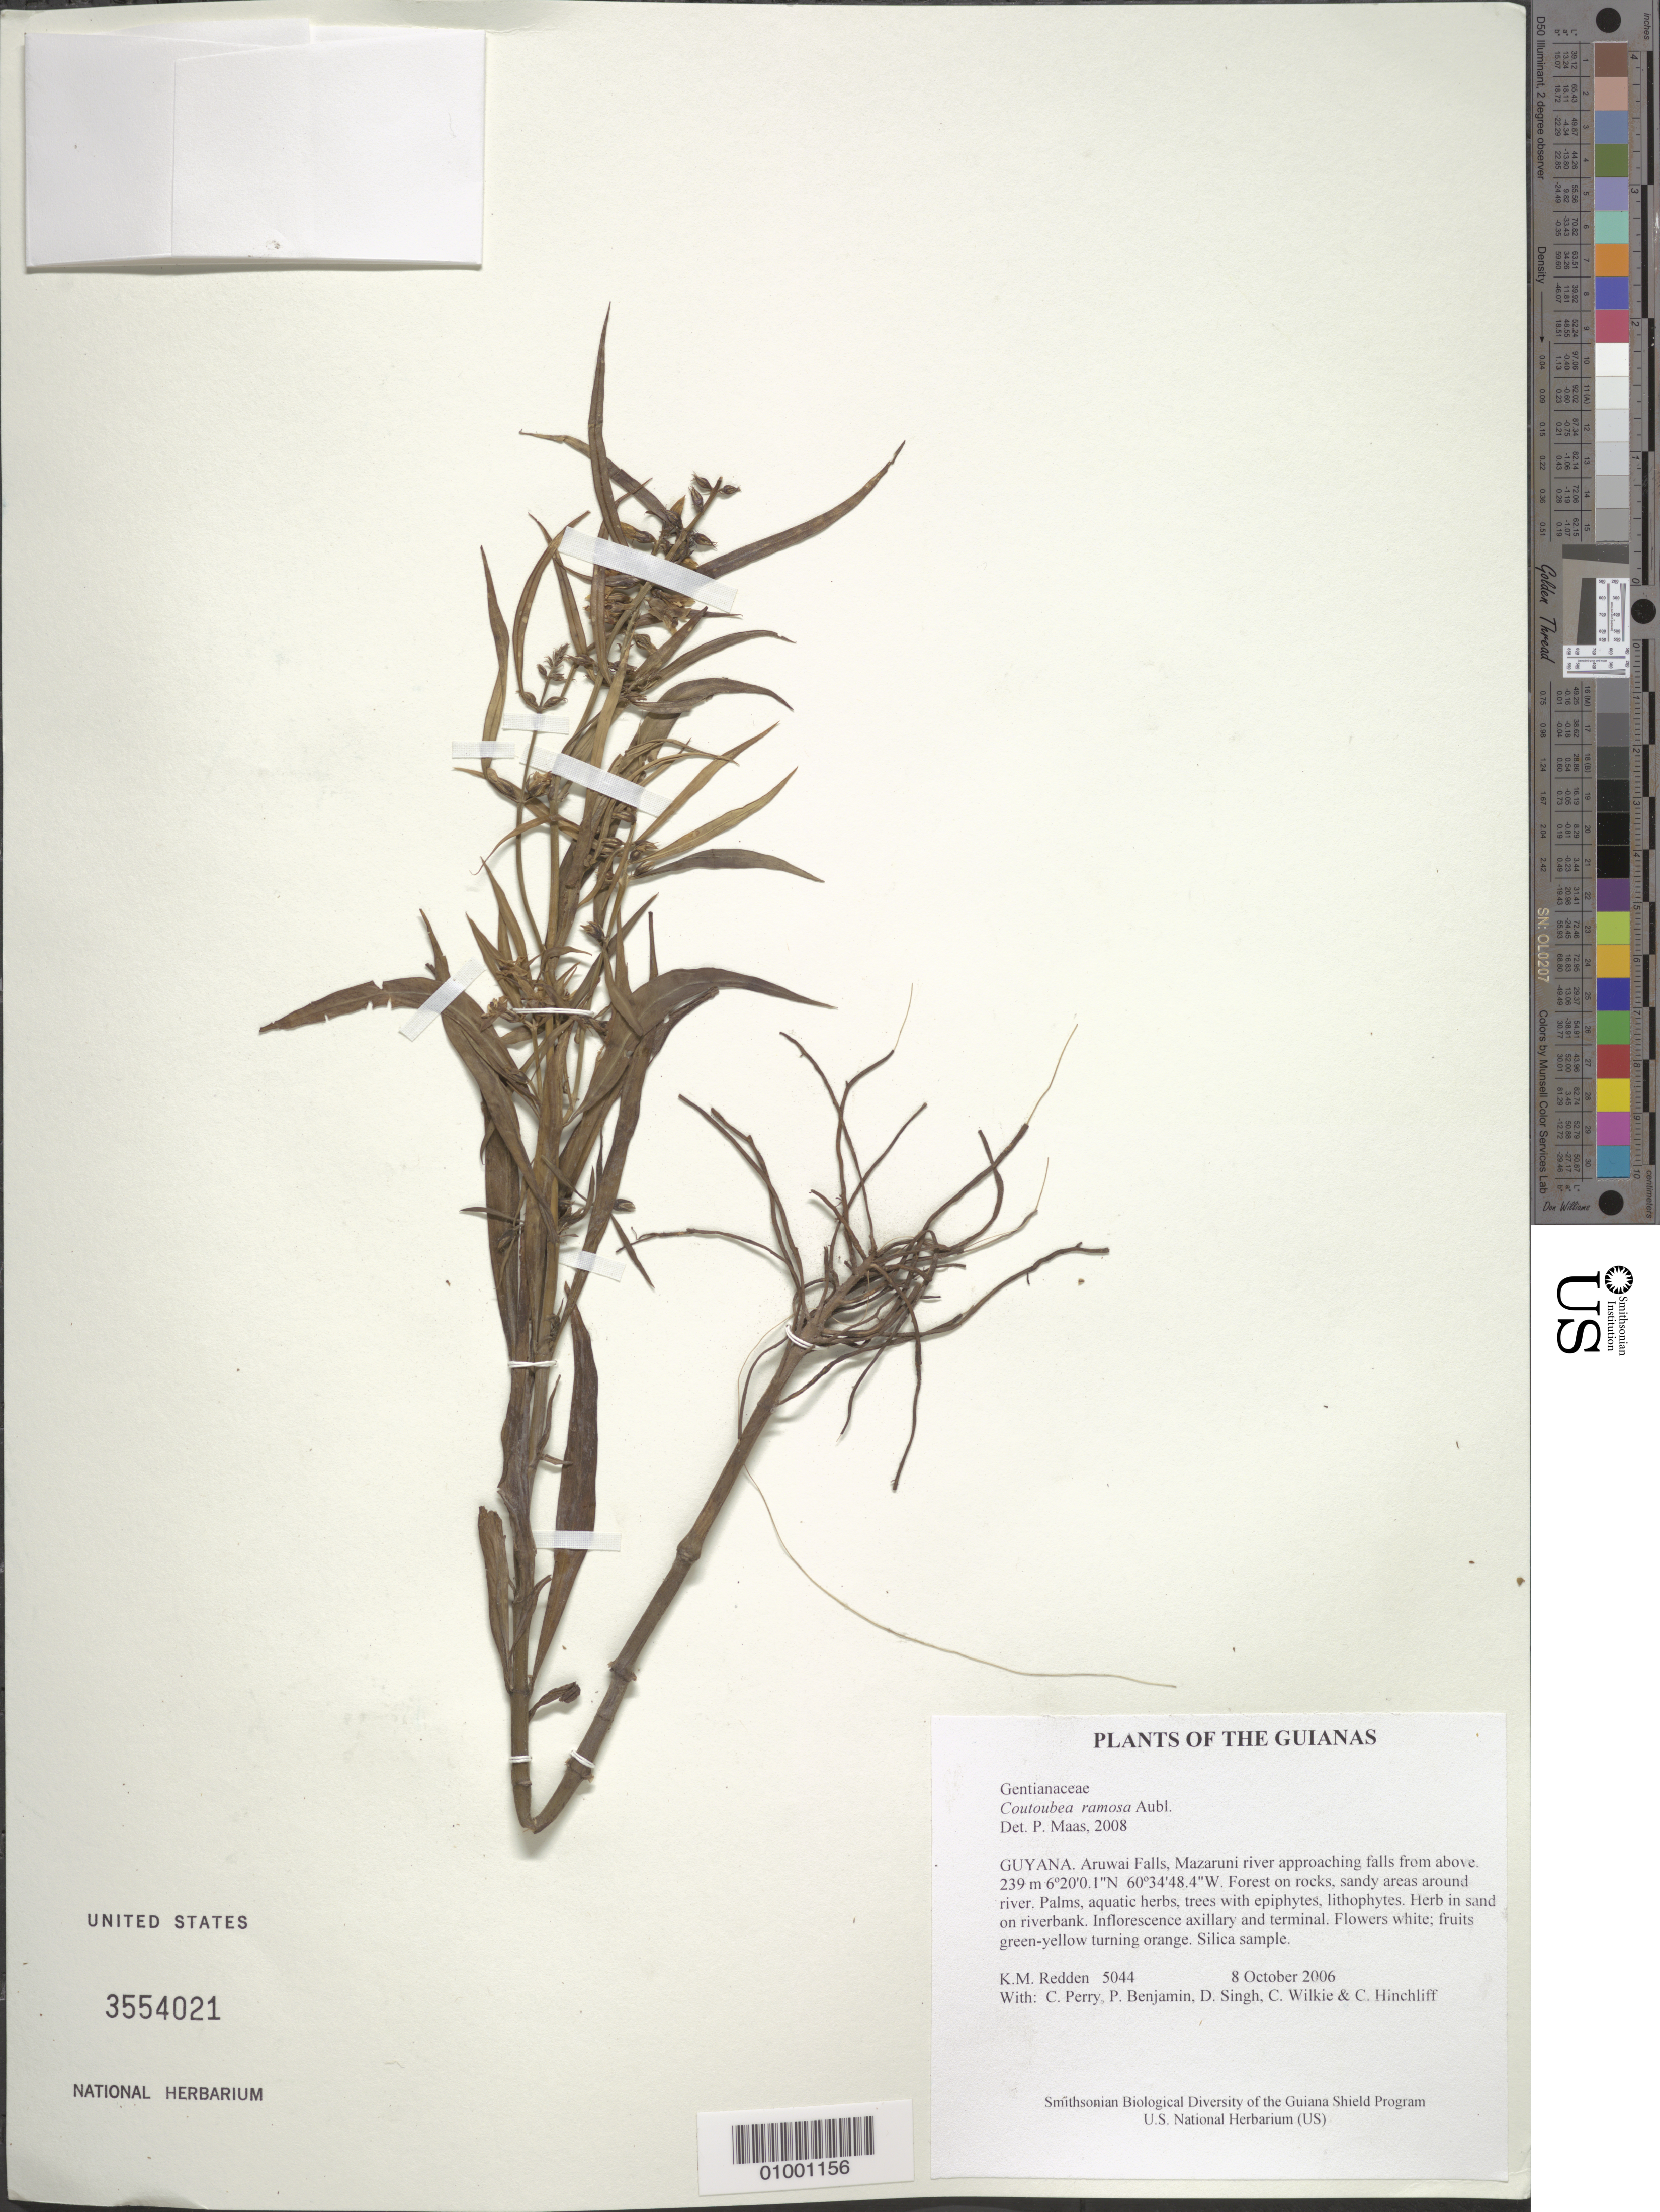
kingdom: Plantae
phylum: Tracheophyta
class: Magnoliopsida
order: Gentianales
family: Gentianaceae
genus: Coutoubea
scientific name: Coutoubea ramosa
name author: Aubl.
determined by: Maas, Paul J. M.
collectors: K. M. Redden, C. Perry, P. Benjamin, D. Singh, C. Wilkie & C. E. Hinchliff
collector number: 5044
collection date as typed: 8 October 2006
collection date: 2006-10-08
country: Guyana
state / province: Cuyuni-Mazaruni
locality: Arawai Falls, Mazaruni river approaching falls from above.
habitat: Forest on rocks, sandy areas around river. Palms, aquatic herbs, trees with epiphytes, lithophytes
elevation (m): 239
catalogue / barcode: US 3554021